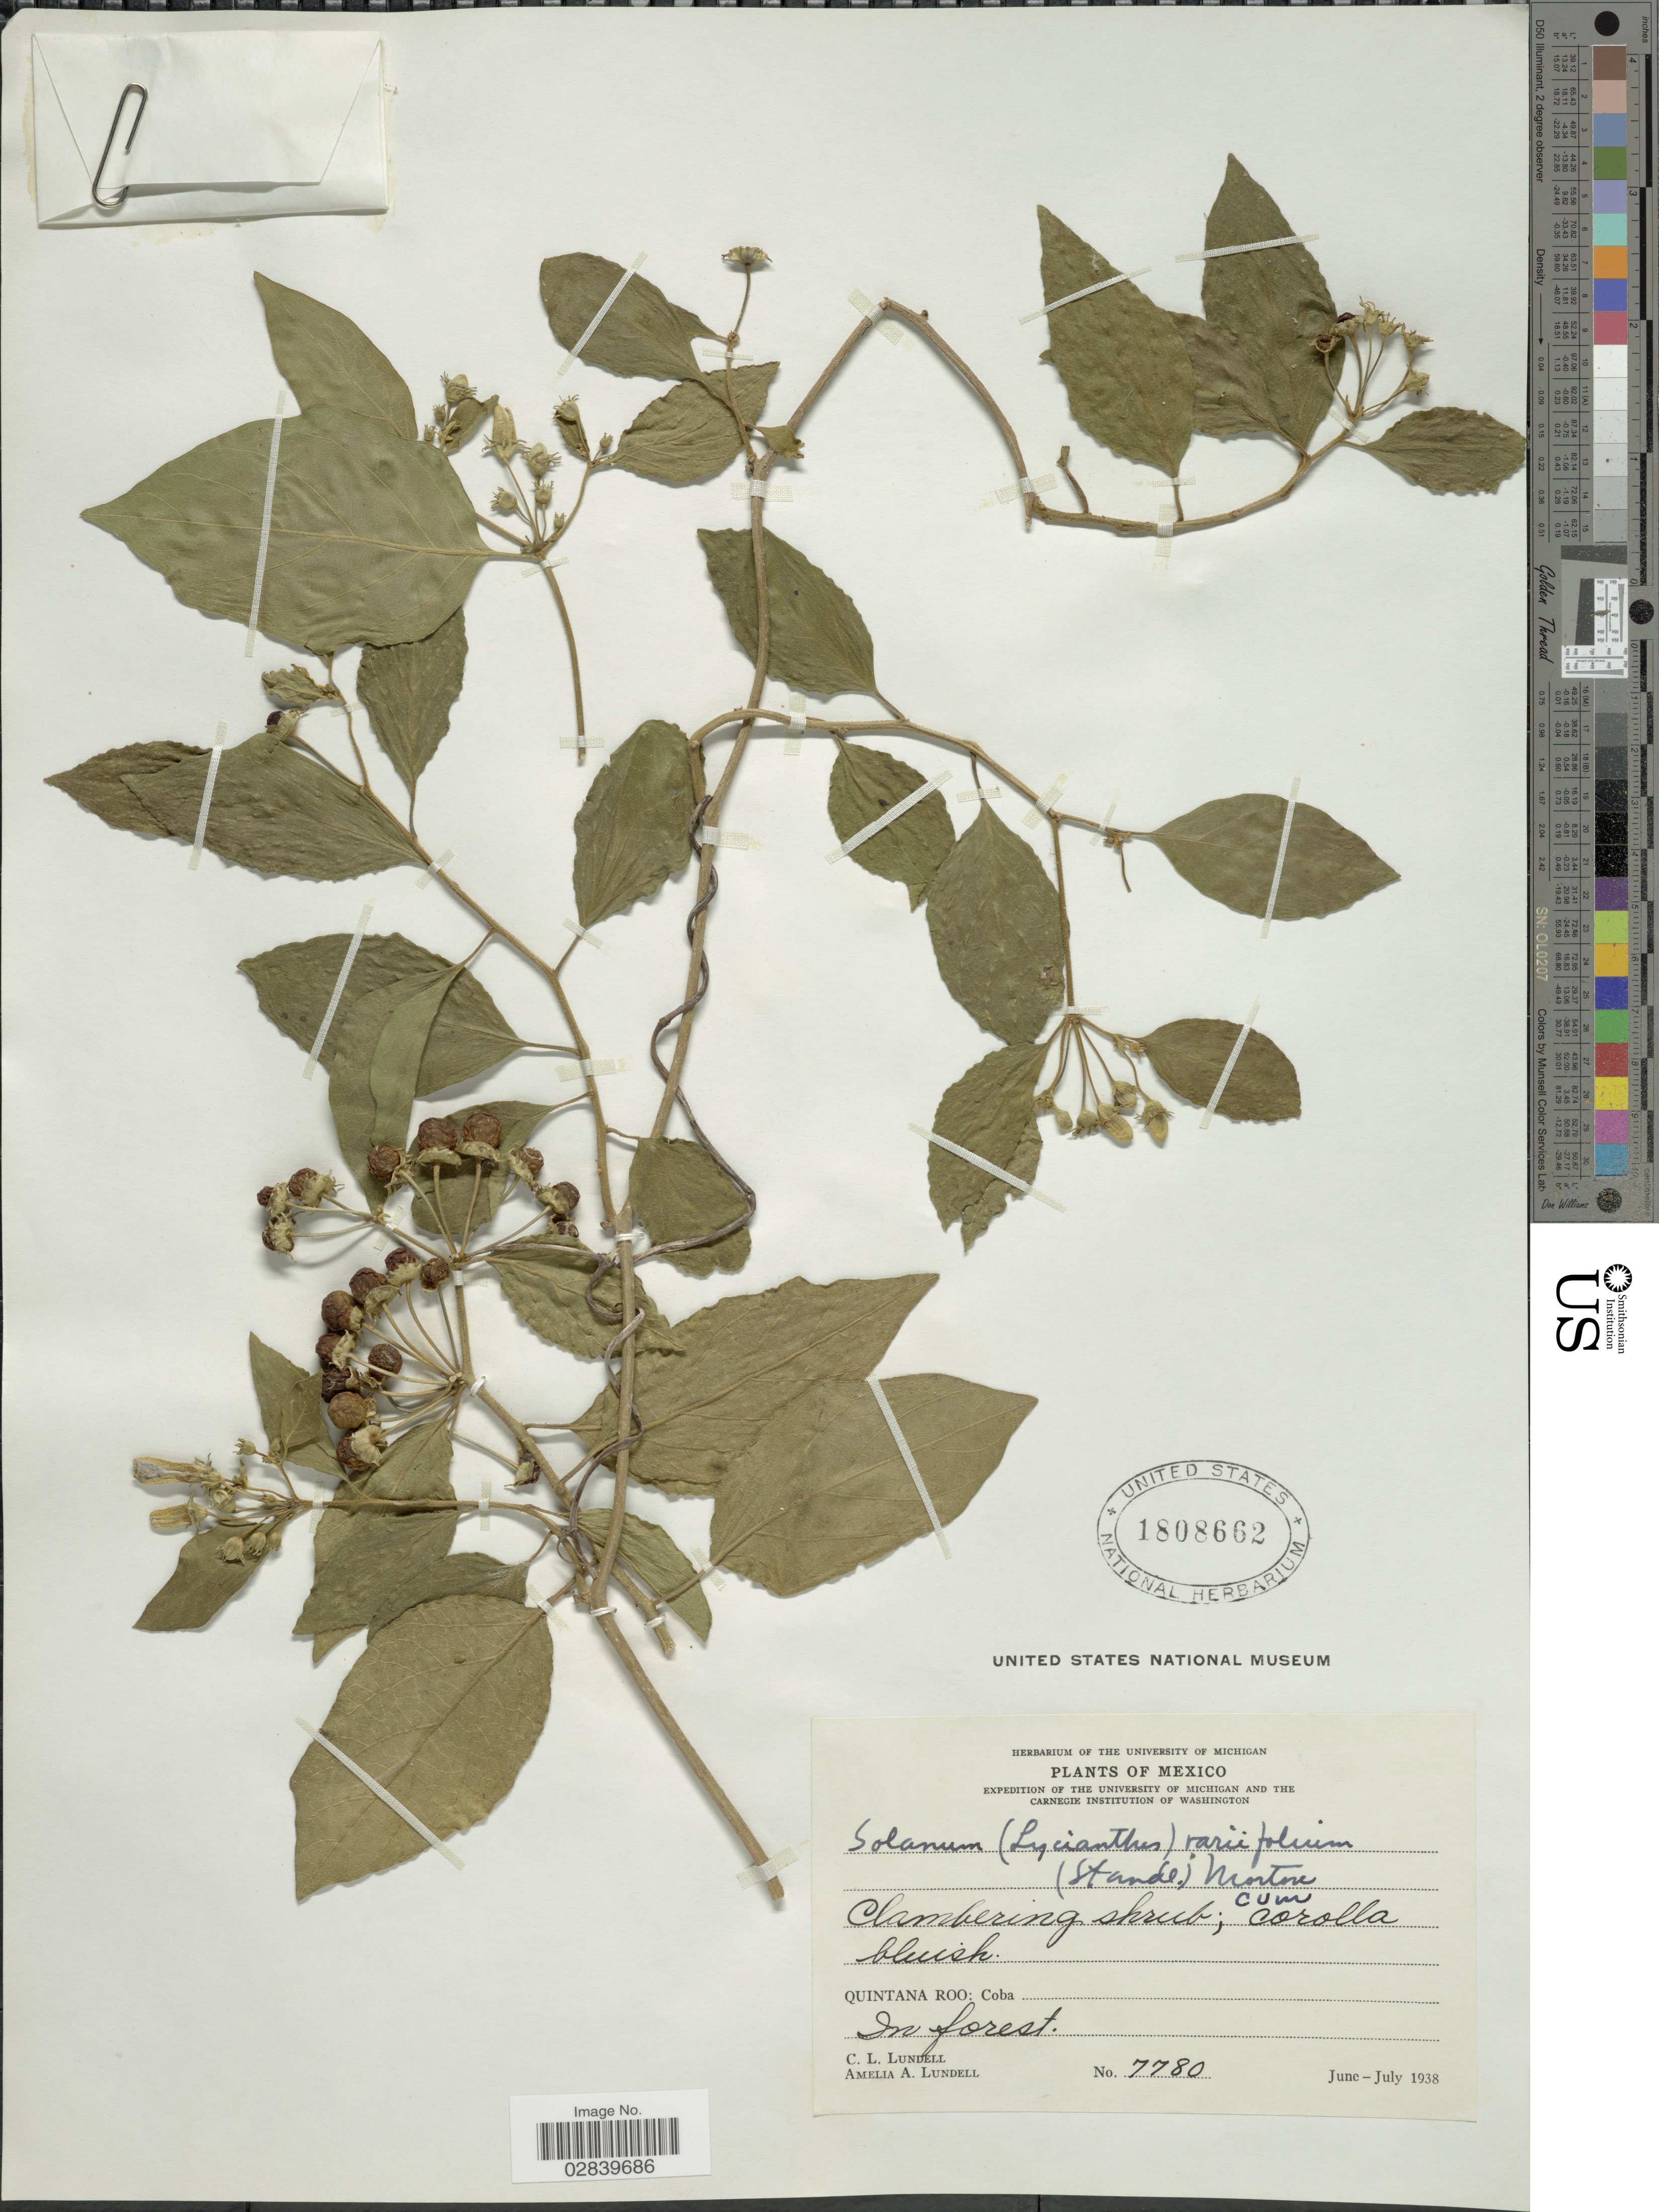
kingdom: Plantae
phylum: Tracheophyta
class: Magnoliopsida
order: Solanales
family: Solanaceae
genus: Lycianthes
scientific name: Lycianthes variifolia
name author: Standl.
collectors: C. L. Lundell & A. A. Lundell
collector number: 7780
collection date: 1938-06/1938-07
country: Mexico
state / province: Quintana Roo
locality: Coba.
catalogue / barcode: US 1808662